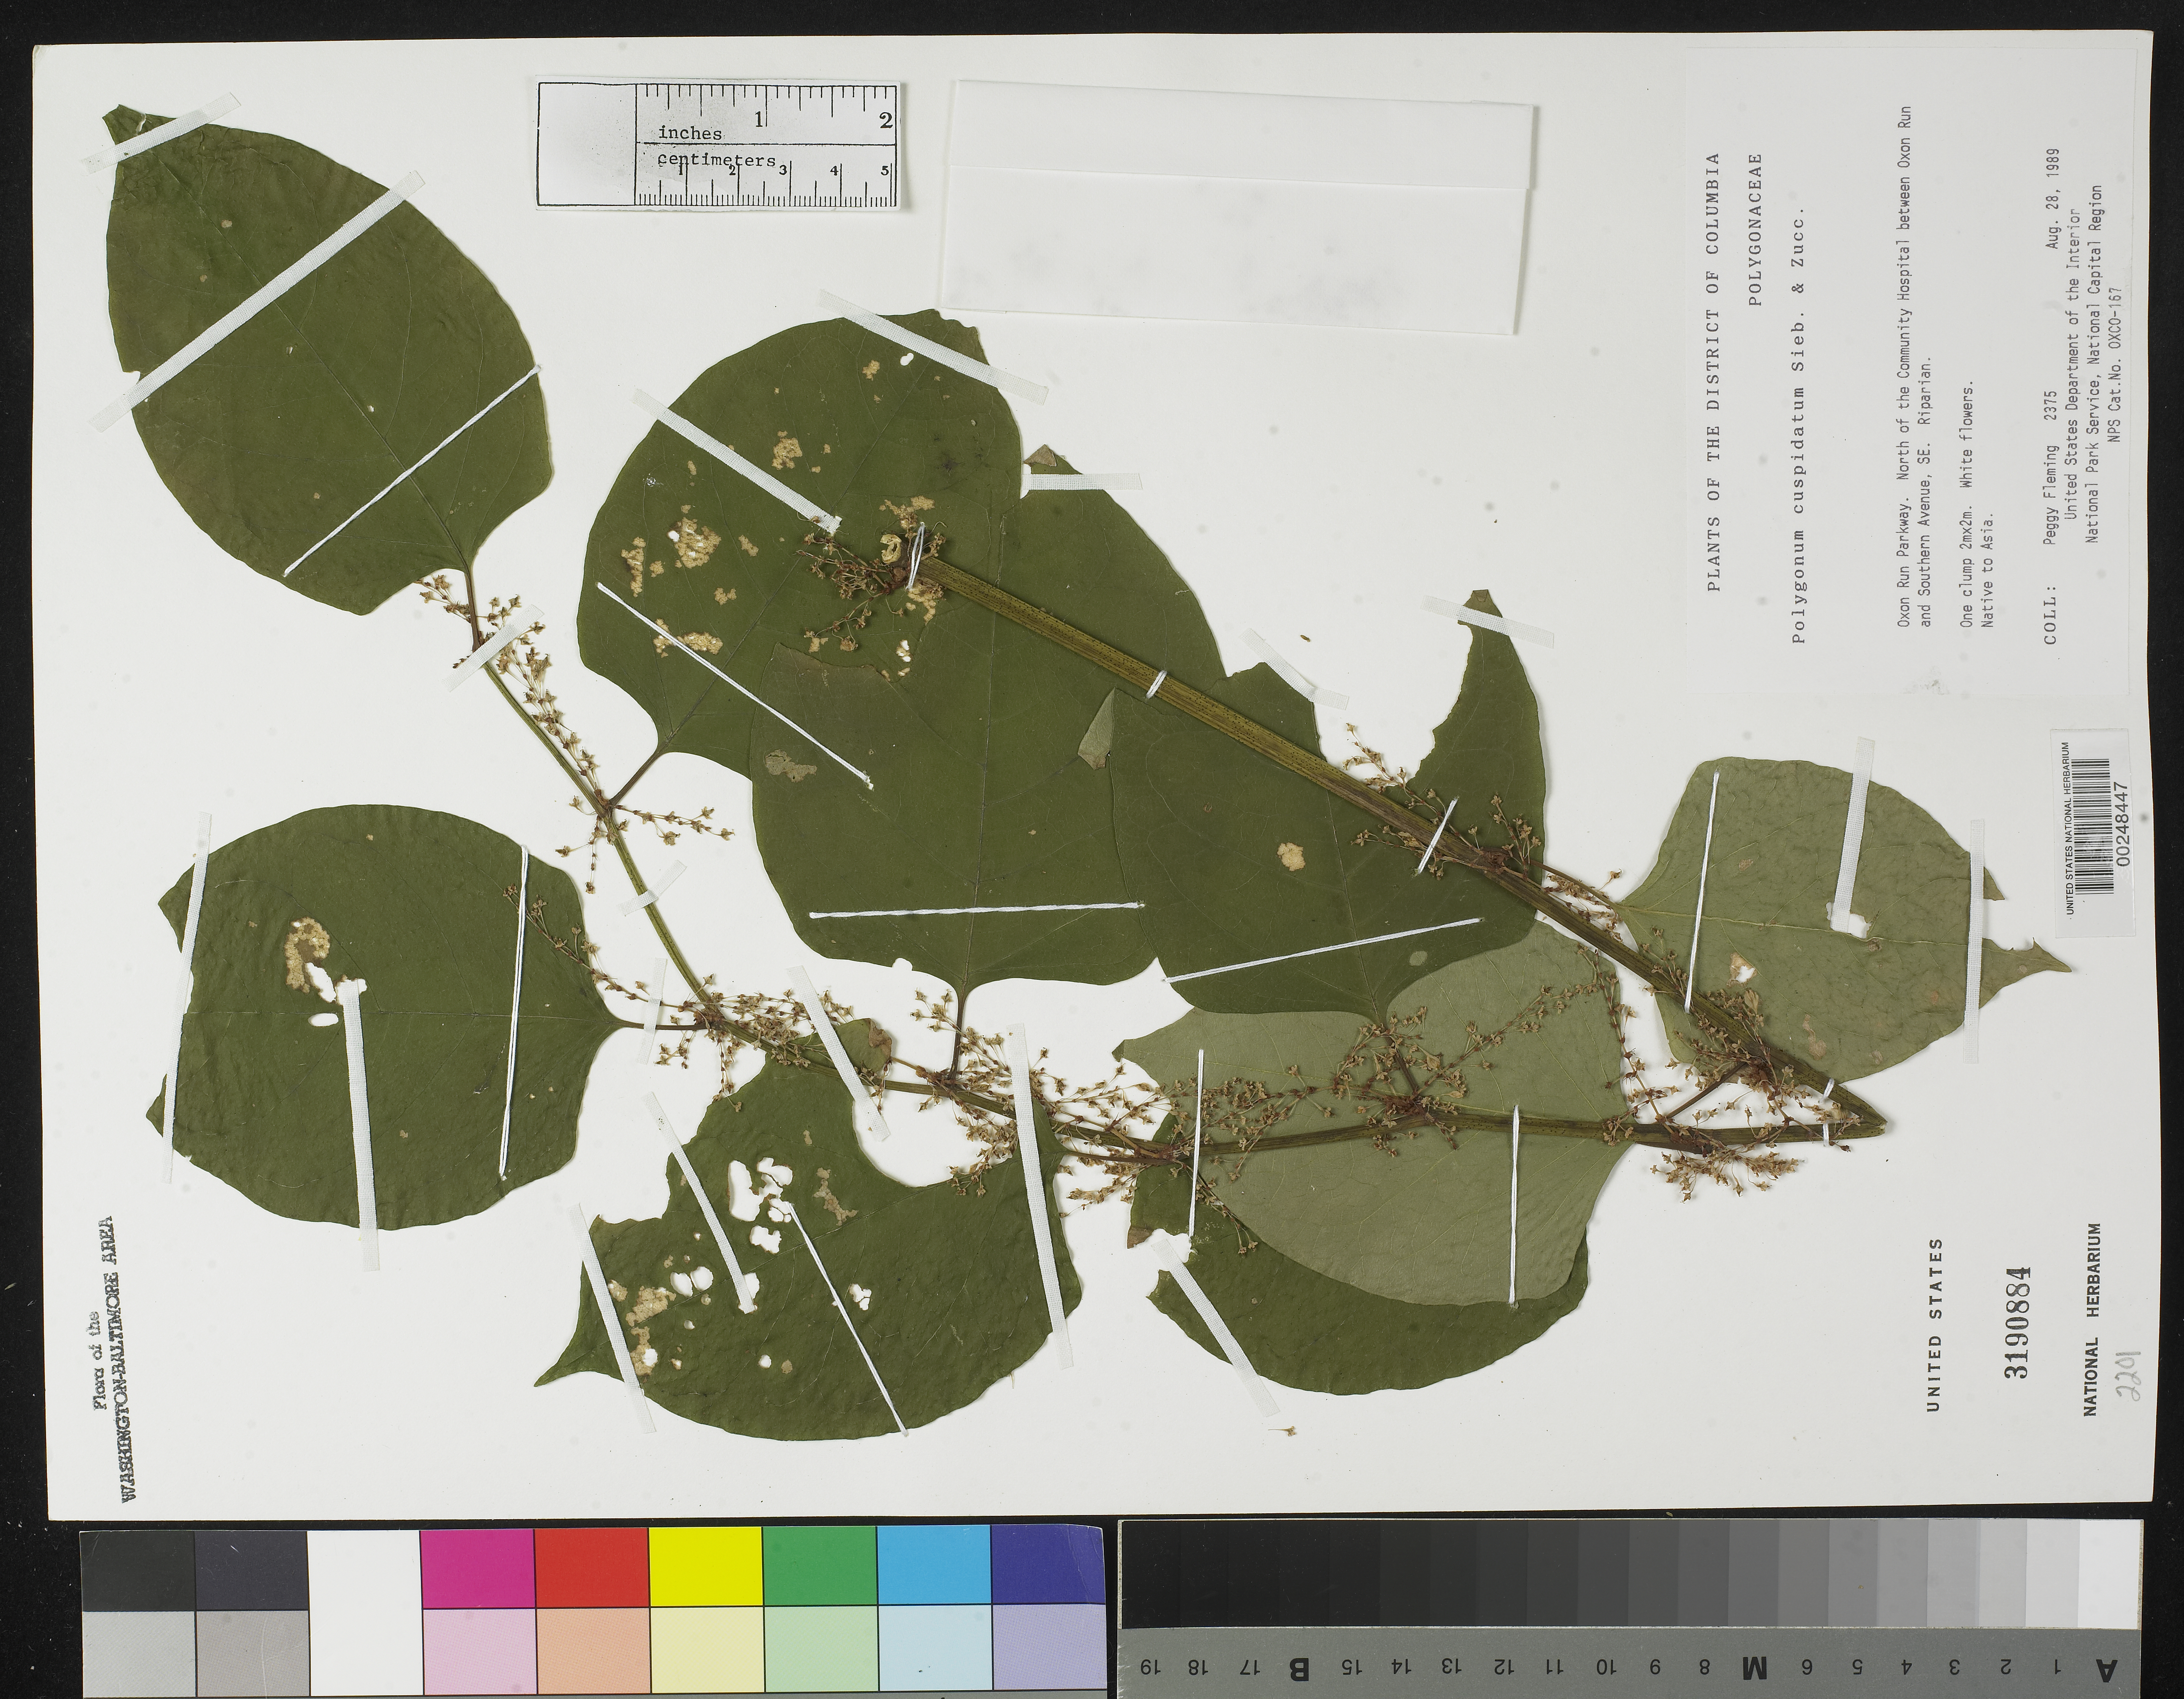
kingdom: Plantae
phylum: Tracheophyta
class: Magnoliopsida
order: Caryophyllales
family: Polygonaceae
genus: Reynoutria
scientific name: Reynoutria japonica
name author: Houtt.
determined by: Strong, M. T., (US), Smithsonian Institution - National Museum of Natural History (UNITED STATES)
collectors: P. Fleming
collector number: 2375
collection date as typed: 28 Aug 1989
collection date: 1989-08-28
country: United States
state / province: District of Columbia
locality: Oxon Run Parkway, N of Community Hospital between Oxon Run and Southern Ave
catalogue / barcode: US 3190884